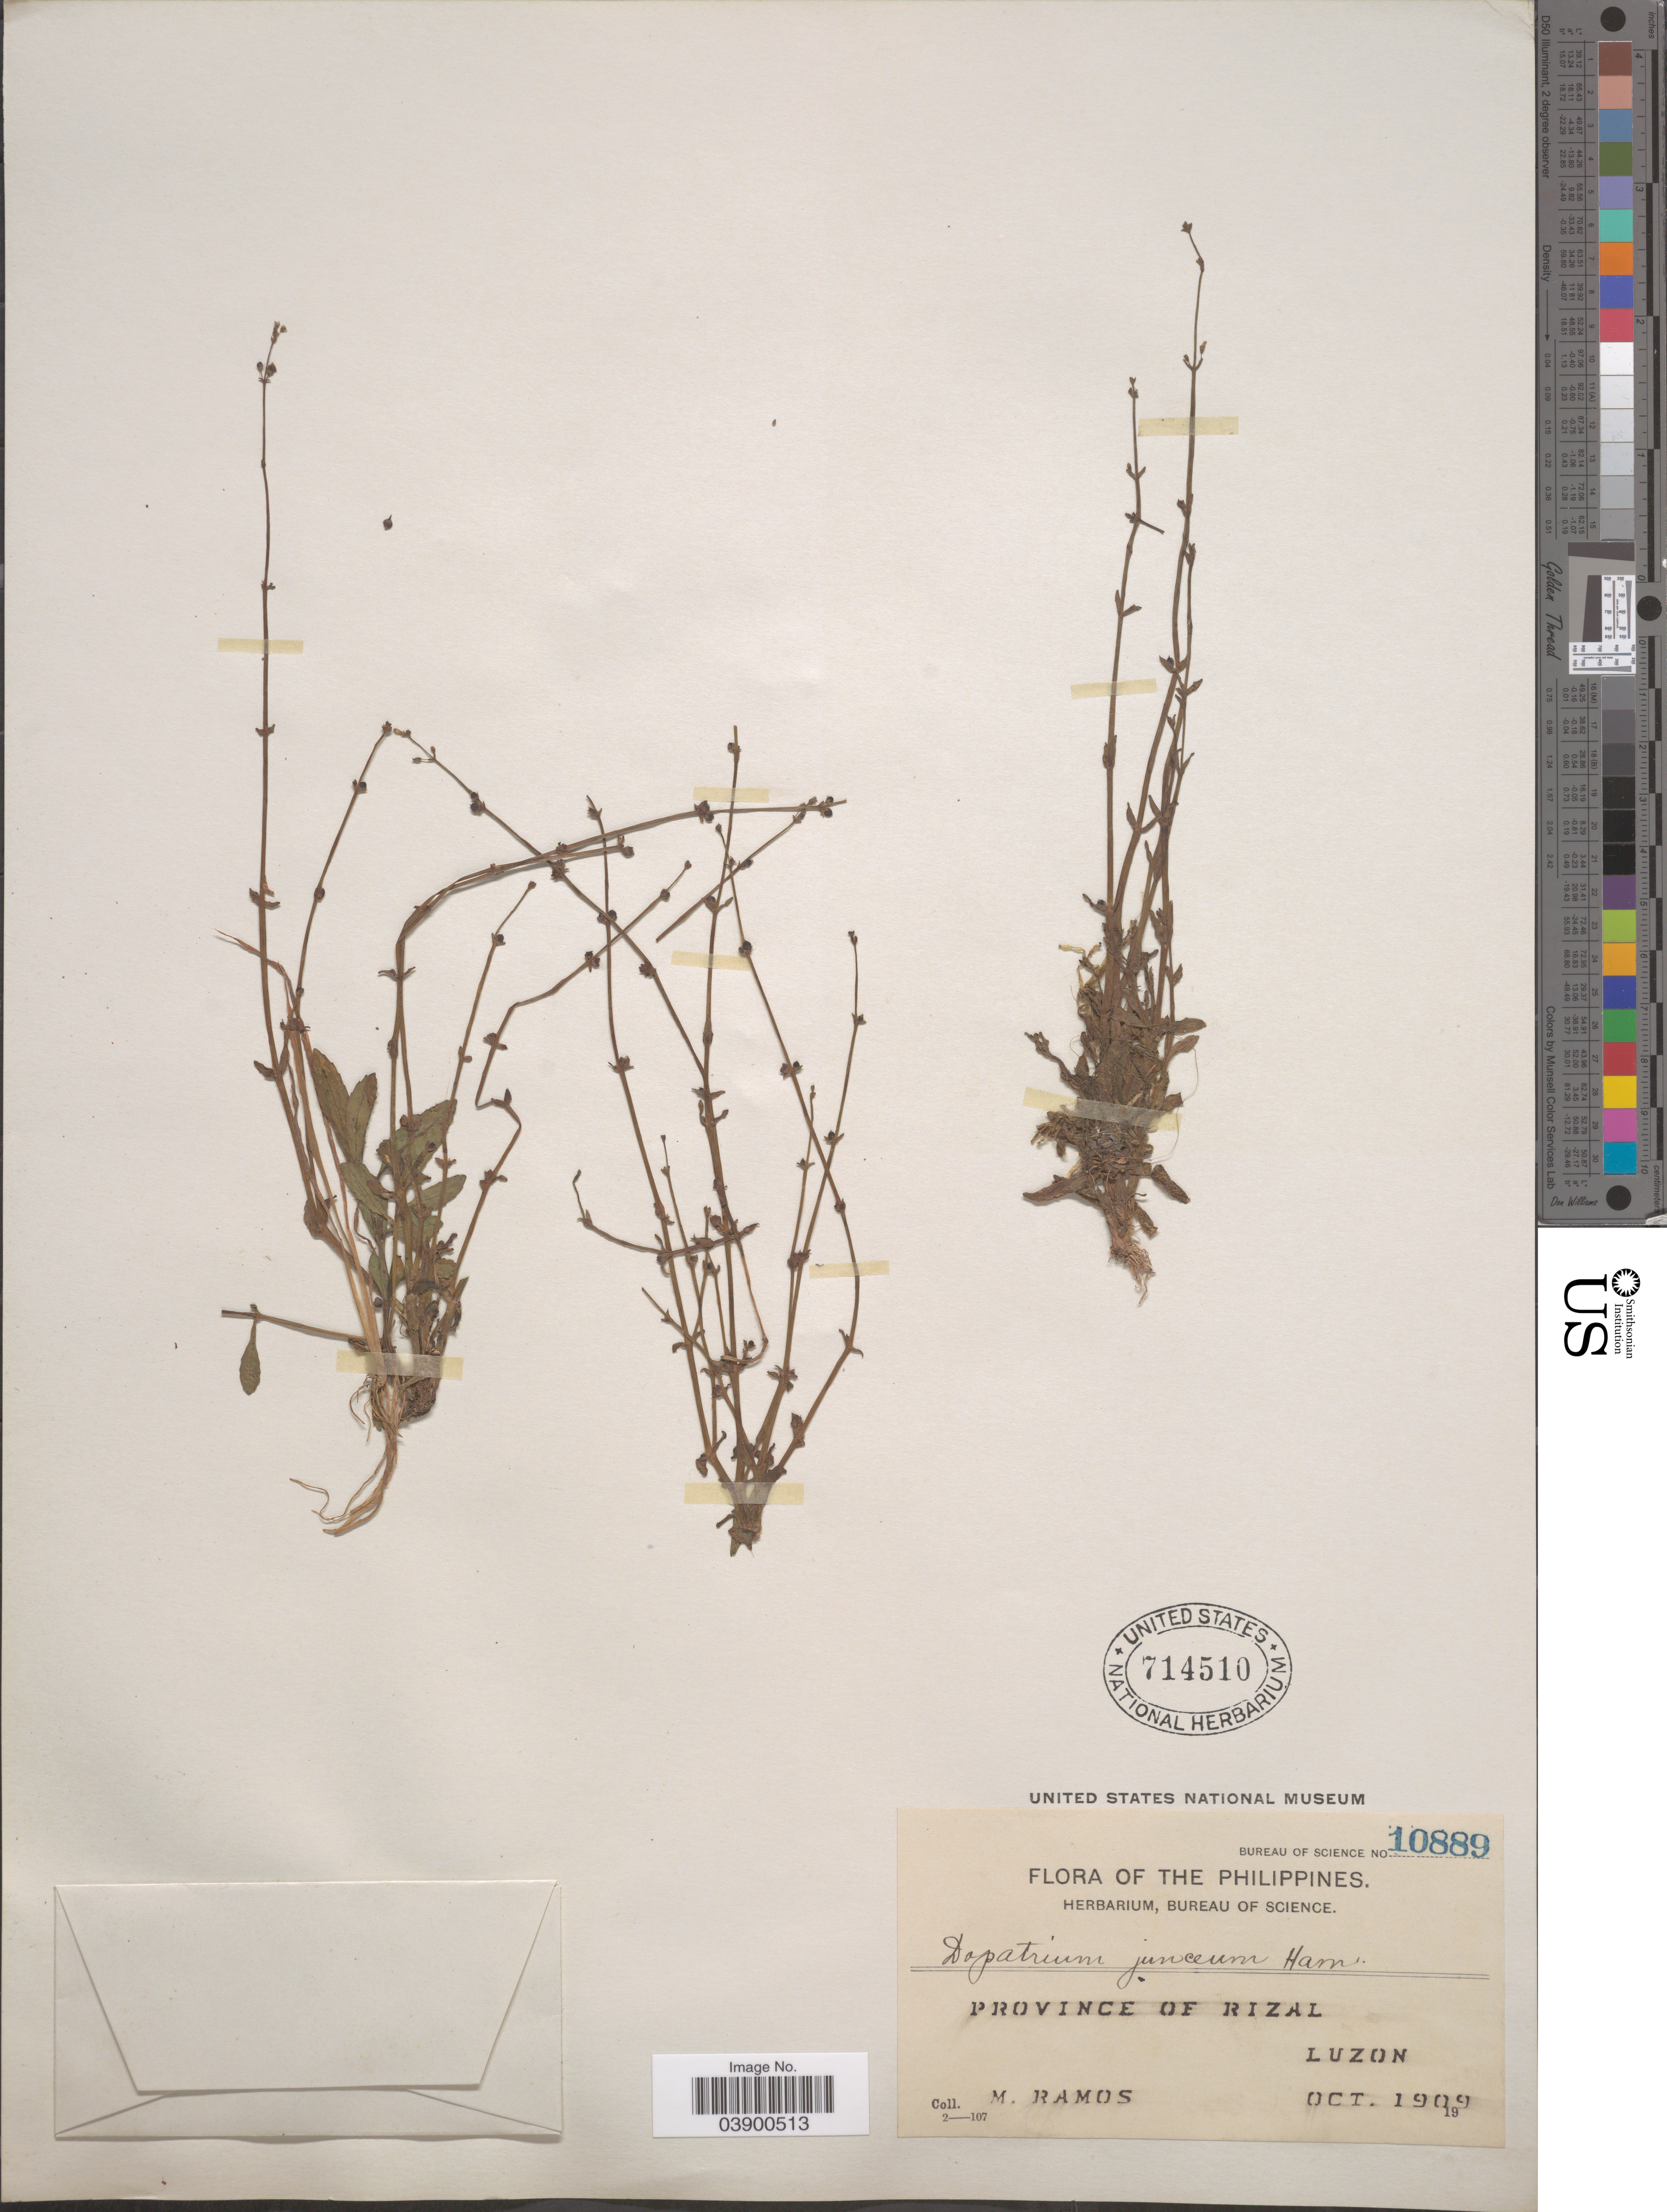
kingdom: Plantae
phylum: Tracheophyta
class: Magnoliopsida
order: Lamiales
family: Plantaginaceae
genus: Dopatrium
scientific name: Dopatrium junceum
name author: (Roxb.) Buch.-Ham. ex Benth.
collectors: M. Ramos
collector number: Bureau of science 10889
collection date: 1909-10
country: Philippines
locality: Province of Rizal. Luzon.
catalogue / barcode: US 714510